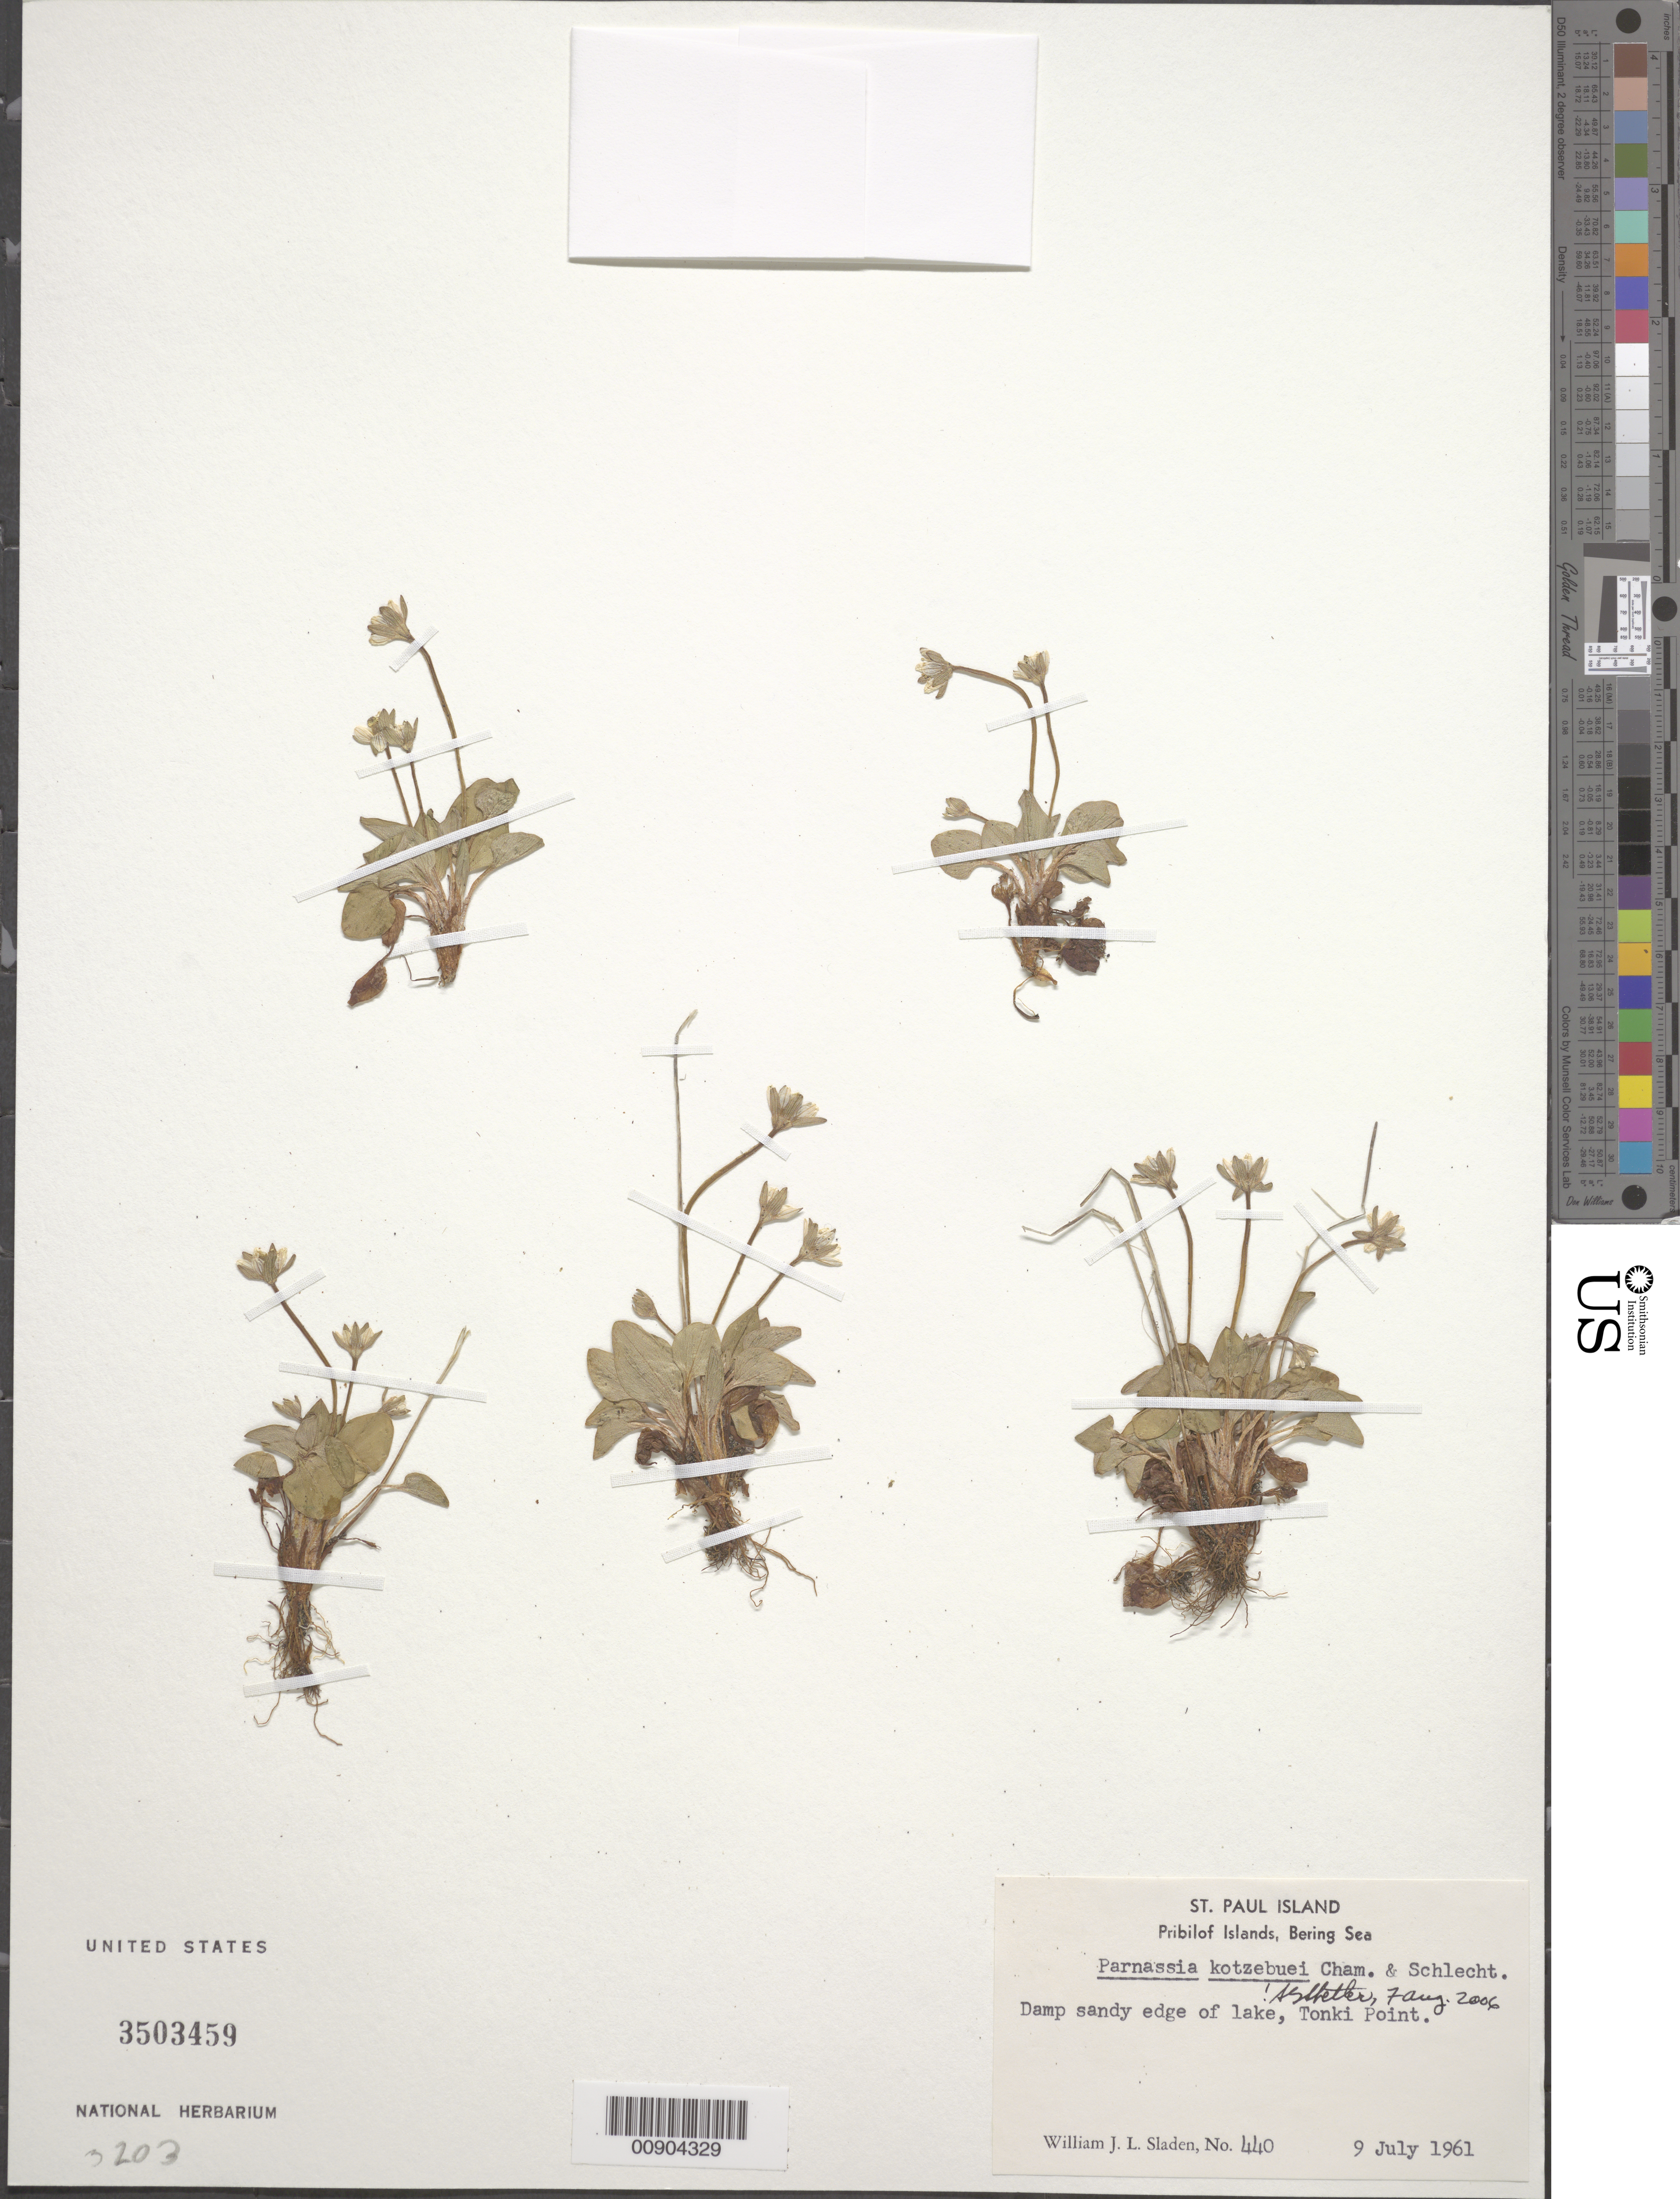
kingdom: Plantae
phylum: Tracheophyta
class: Magnoliopsida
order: Celastrales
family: Parnassiaceae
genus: Parnassia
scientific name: Parnassia kotzebuei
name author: Cham. ex Spreng.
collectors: W. Sladen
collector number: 440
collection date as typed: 09 Jul 1961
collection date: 1961-07-09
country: United States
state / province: Alaska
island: St. Paul Island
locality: Tonki Point., Bering Sea, Pribilof Islands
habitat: Damp sandy edge of lake.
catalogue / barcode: US 3503459